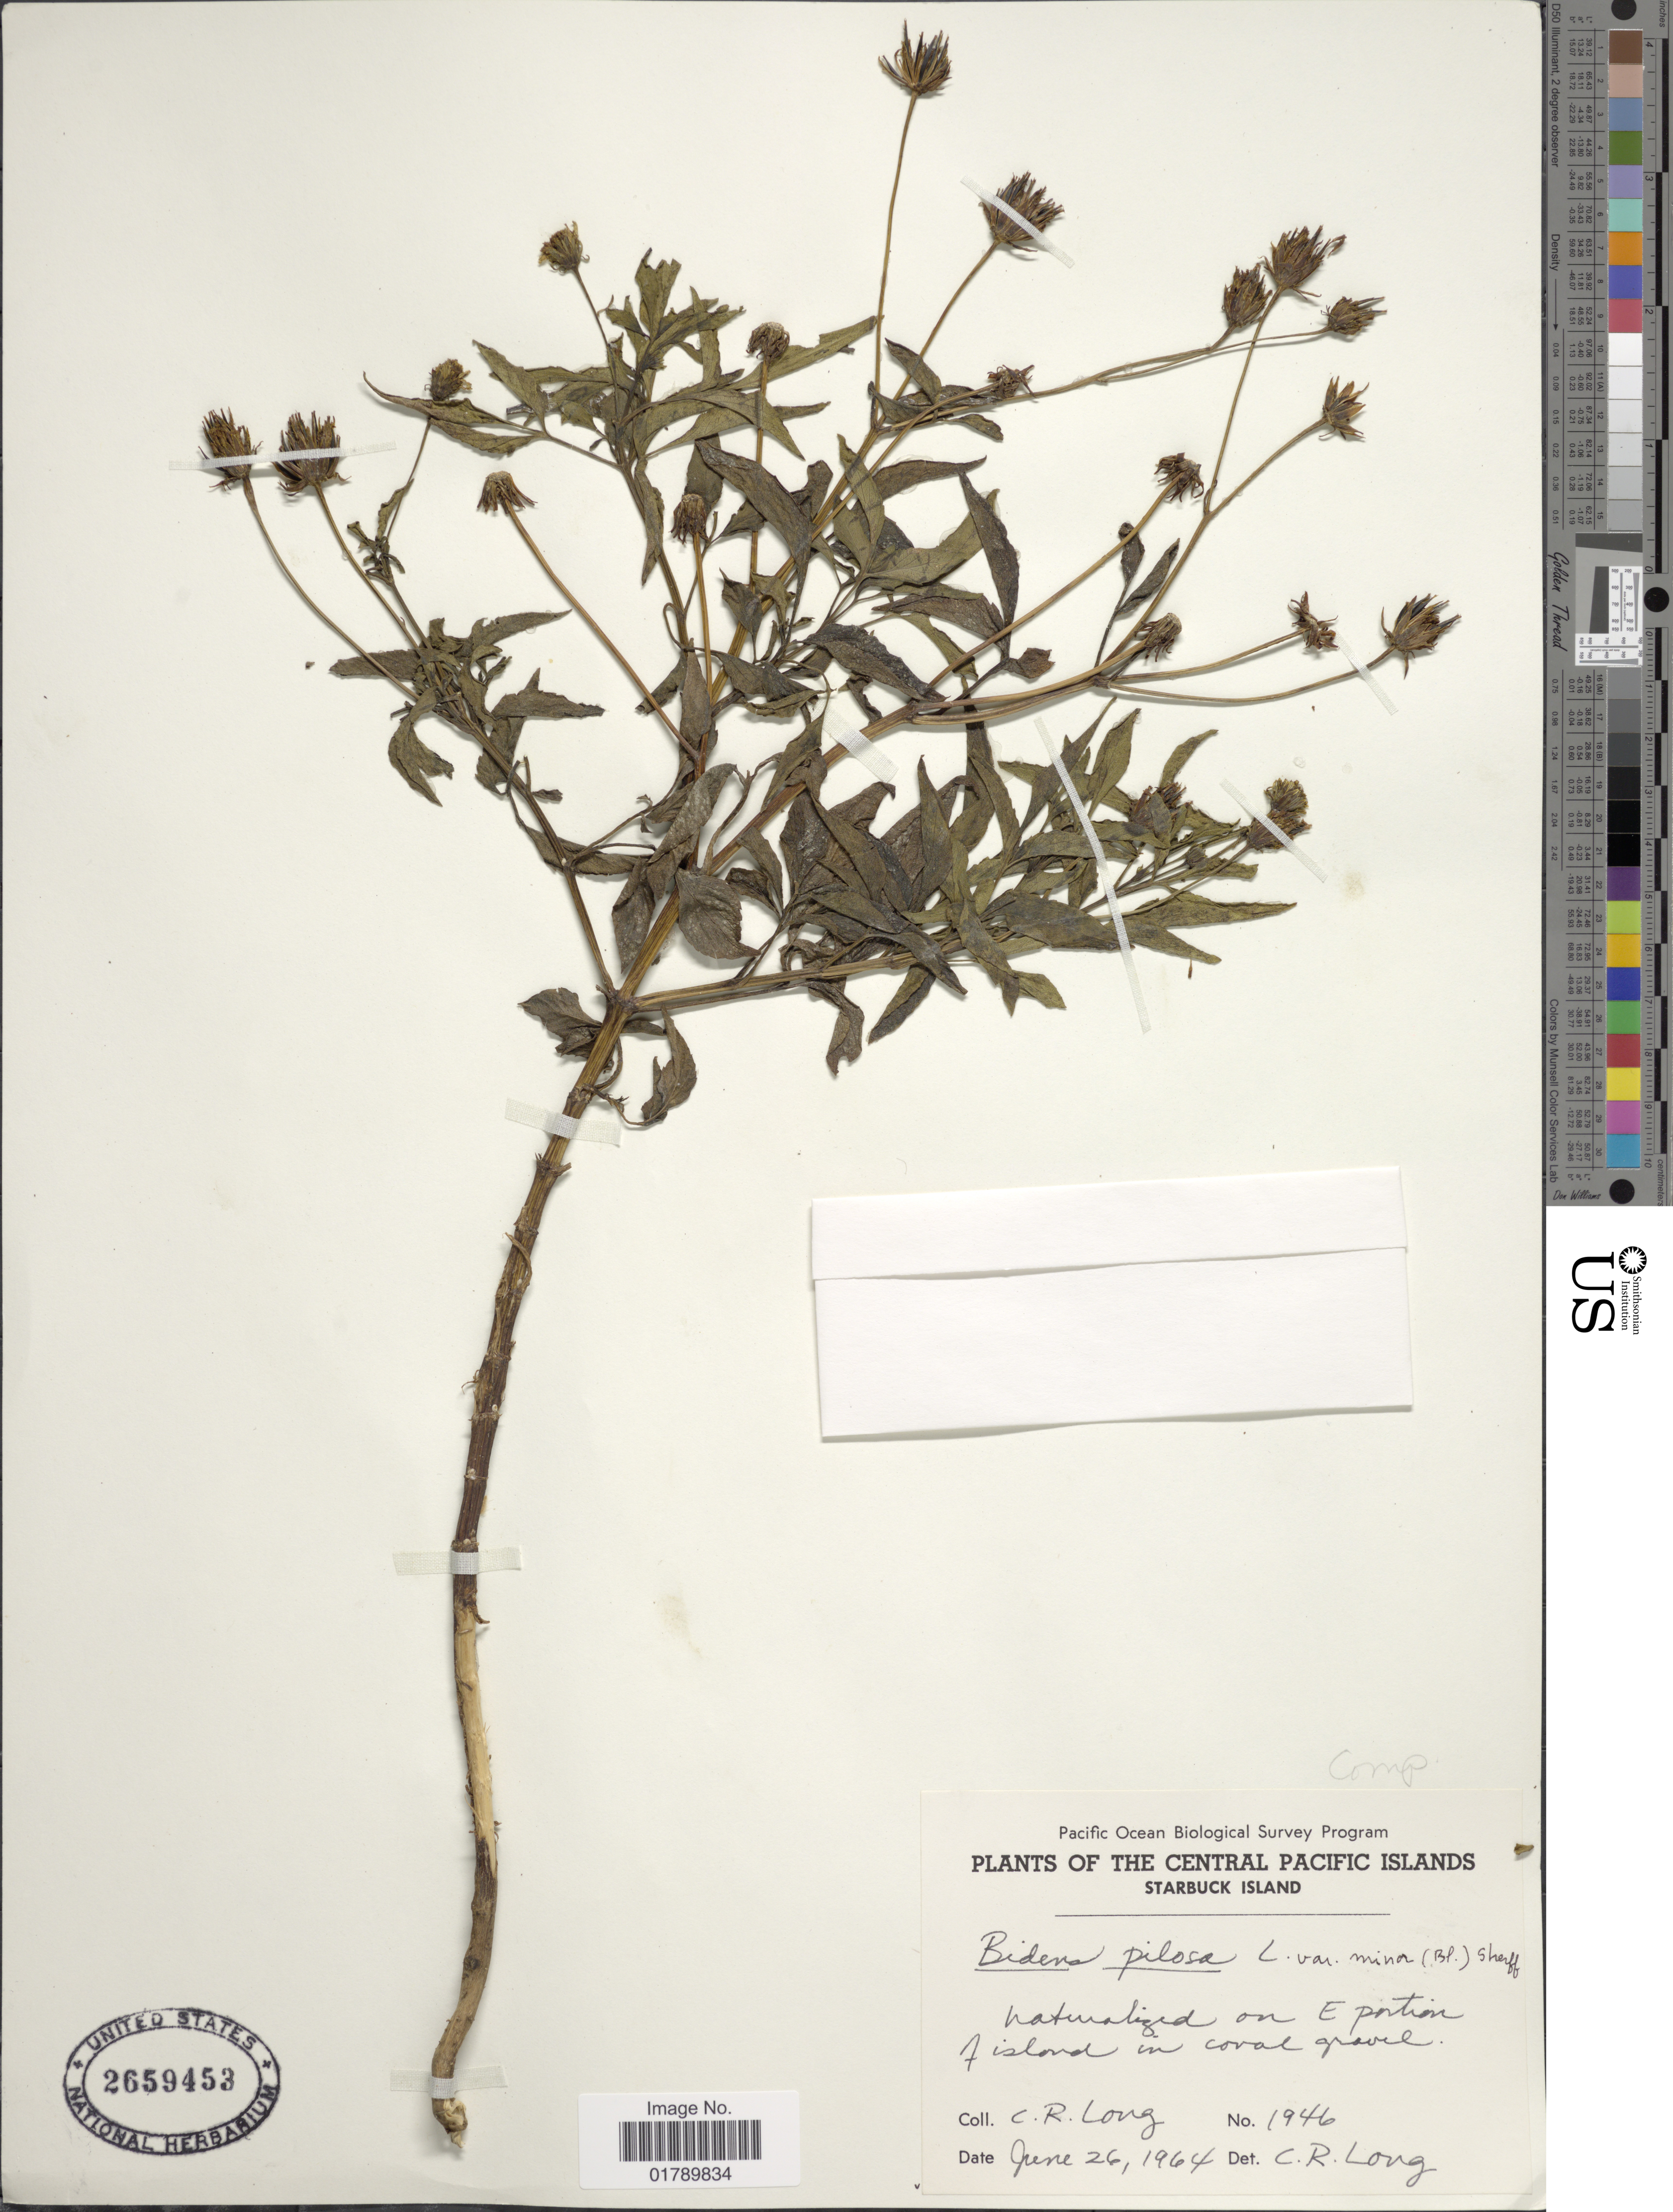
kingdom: Plantae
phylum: Tracheophyta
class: Magnoliopsida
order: Asterales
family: Asteraceae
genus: Bidens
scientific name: Bidens pilosa var. minor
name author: (Blume) Sherff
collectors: C. R. Long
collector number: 1946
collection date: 1964-06-26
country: Kiribati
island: Starbuck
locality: Central Pacific Islands. Starbuck Island, naturalized on E portion of island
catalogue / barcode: US 2659453